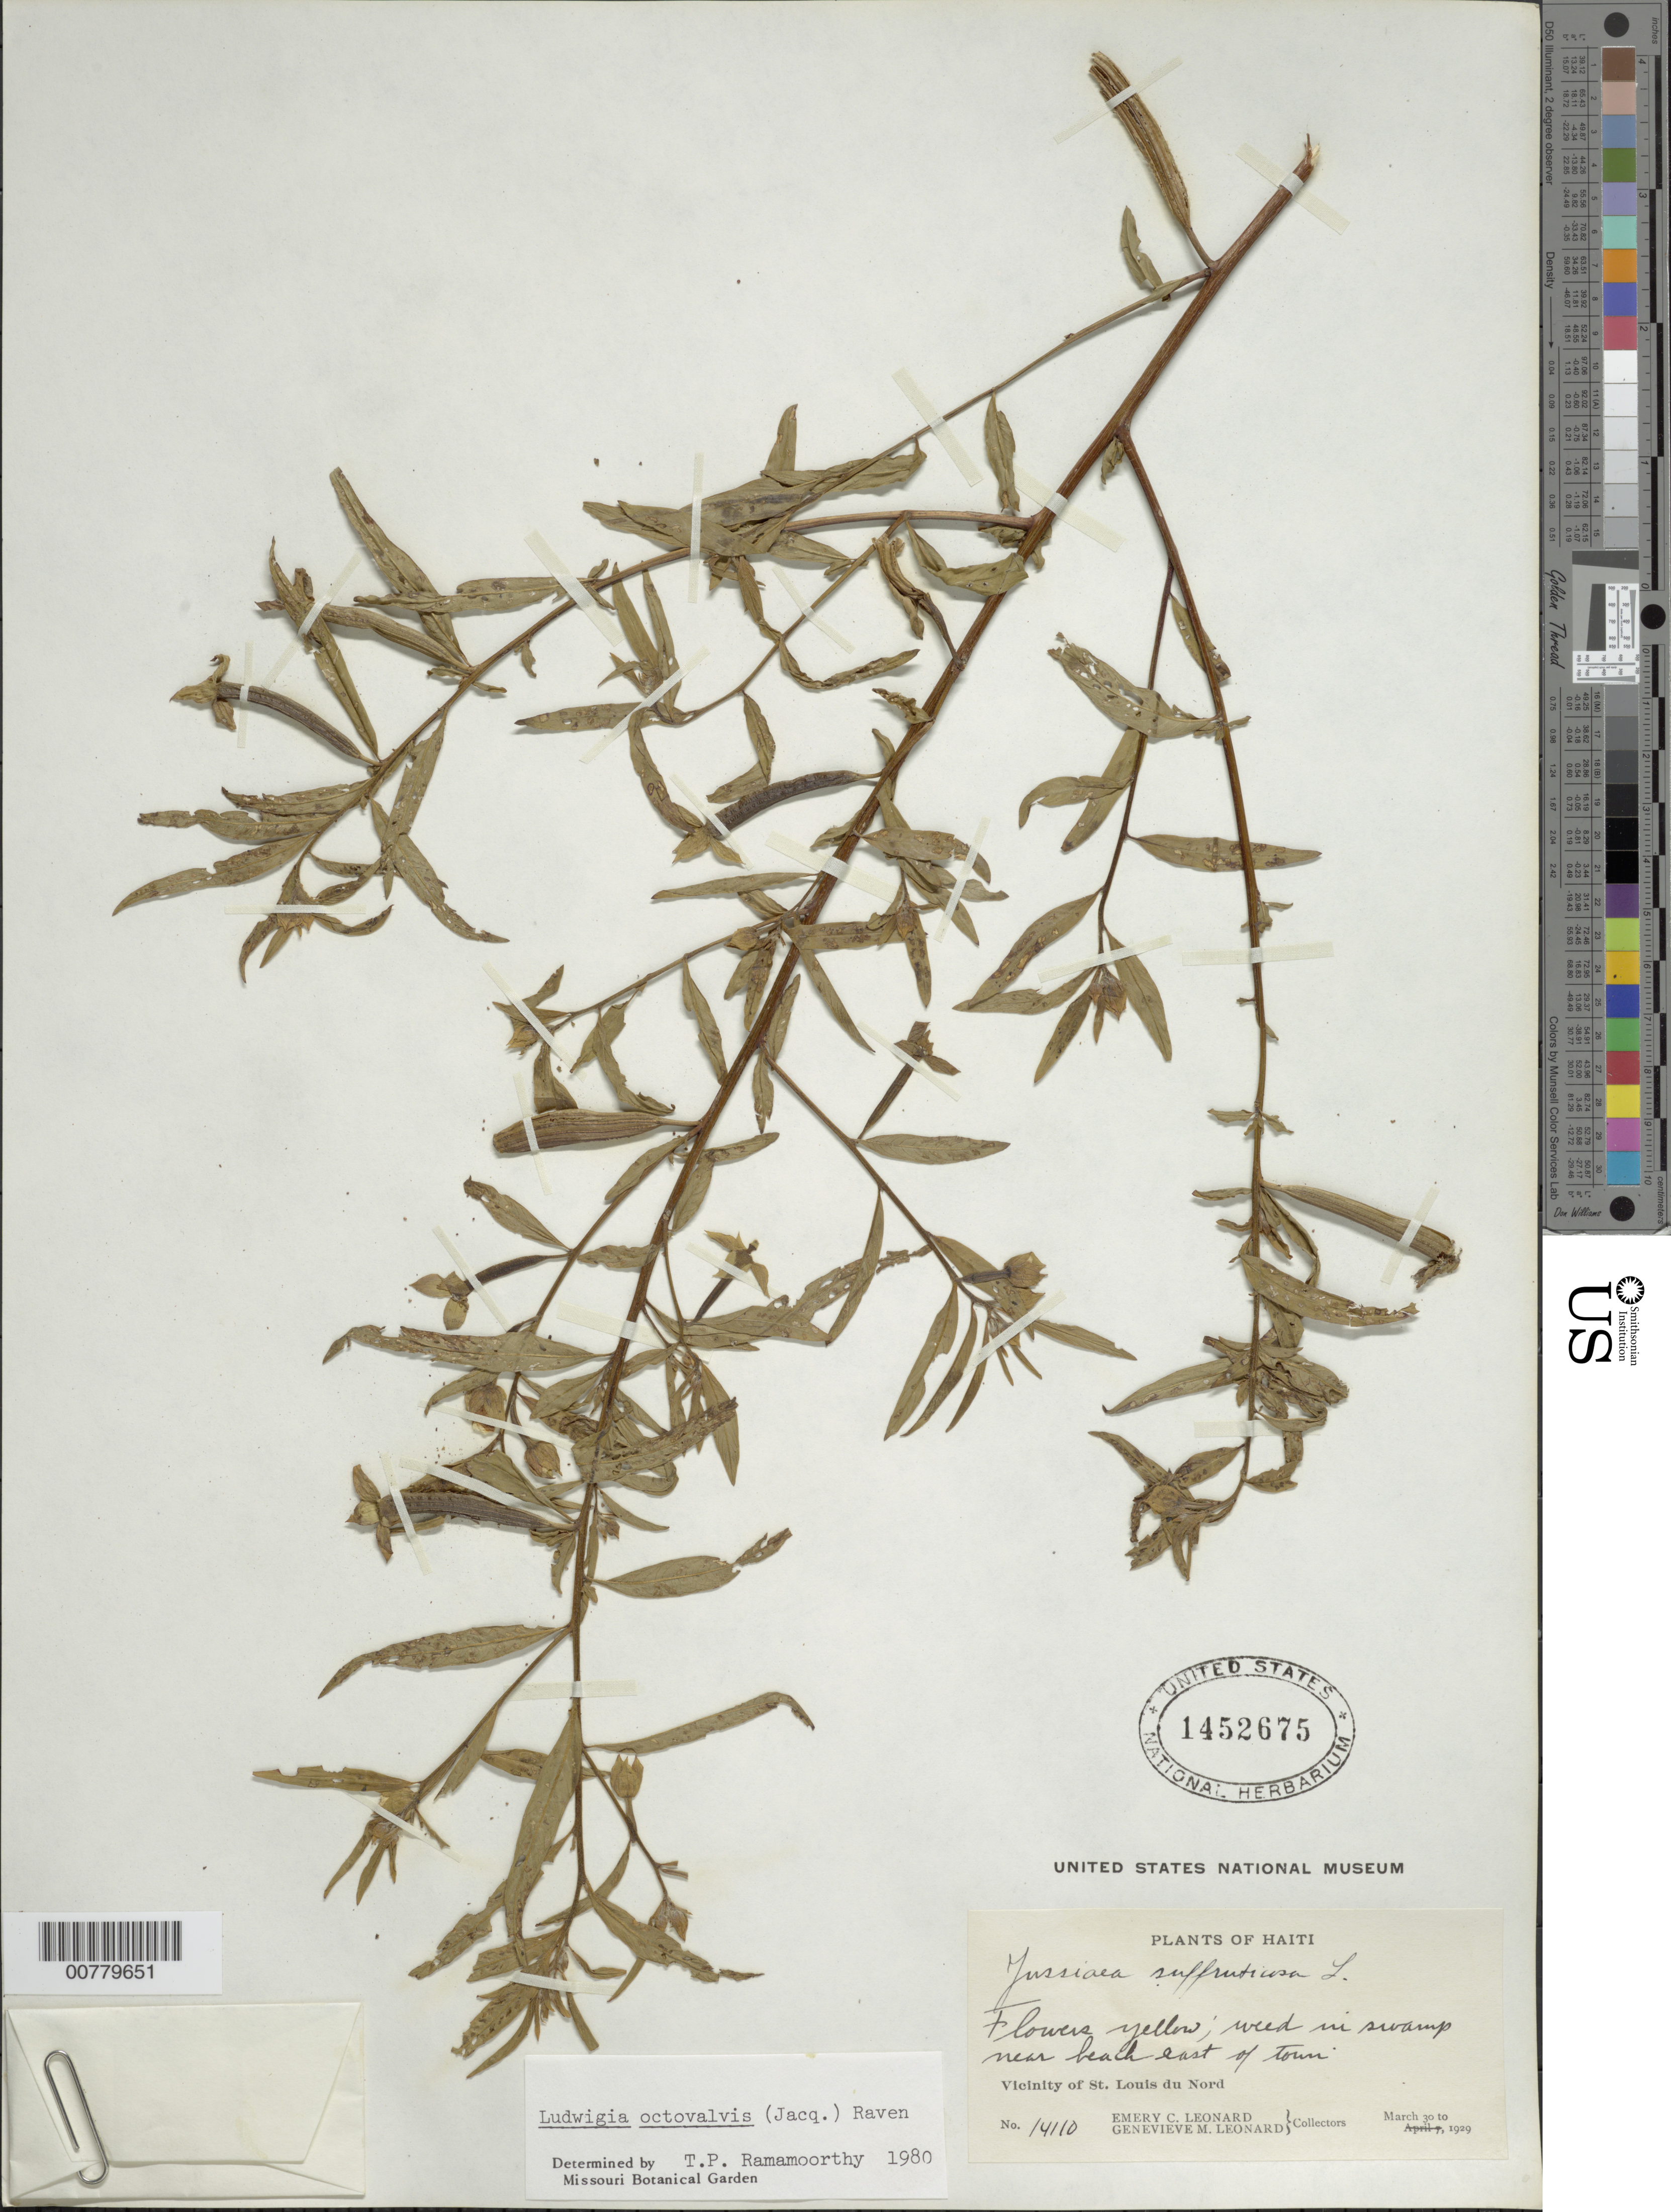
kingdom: Plantae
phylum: Tracheophyta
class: Magnoliopsida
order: Myrtales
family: Onagraceae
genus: Ludwigia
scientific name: Ludwigia octovalvis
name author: (Jacq.) P.H. Raven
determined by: Ramamoorthy, T. P.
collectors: E. C. Leonard & G. M. Leonard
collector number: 14110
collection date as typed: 30 Mar 1929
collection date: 1929-03-30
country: Haiti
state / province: Nord-Ouest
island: Hispaniola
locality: Vicinity of St. Louis du Nord, near beach east of town.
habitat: Weed in swamp near beach.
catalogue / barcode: US 1452675